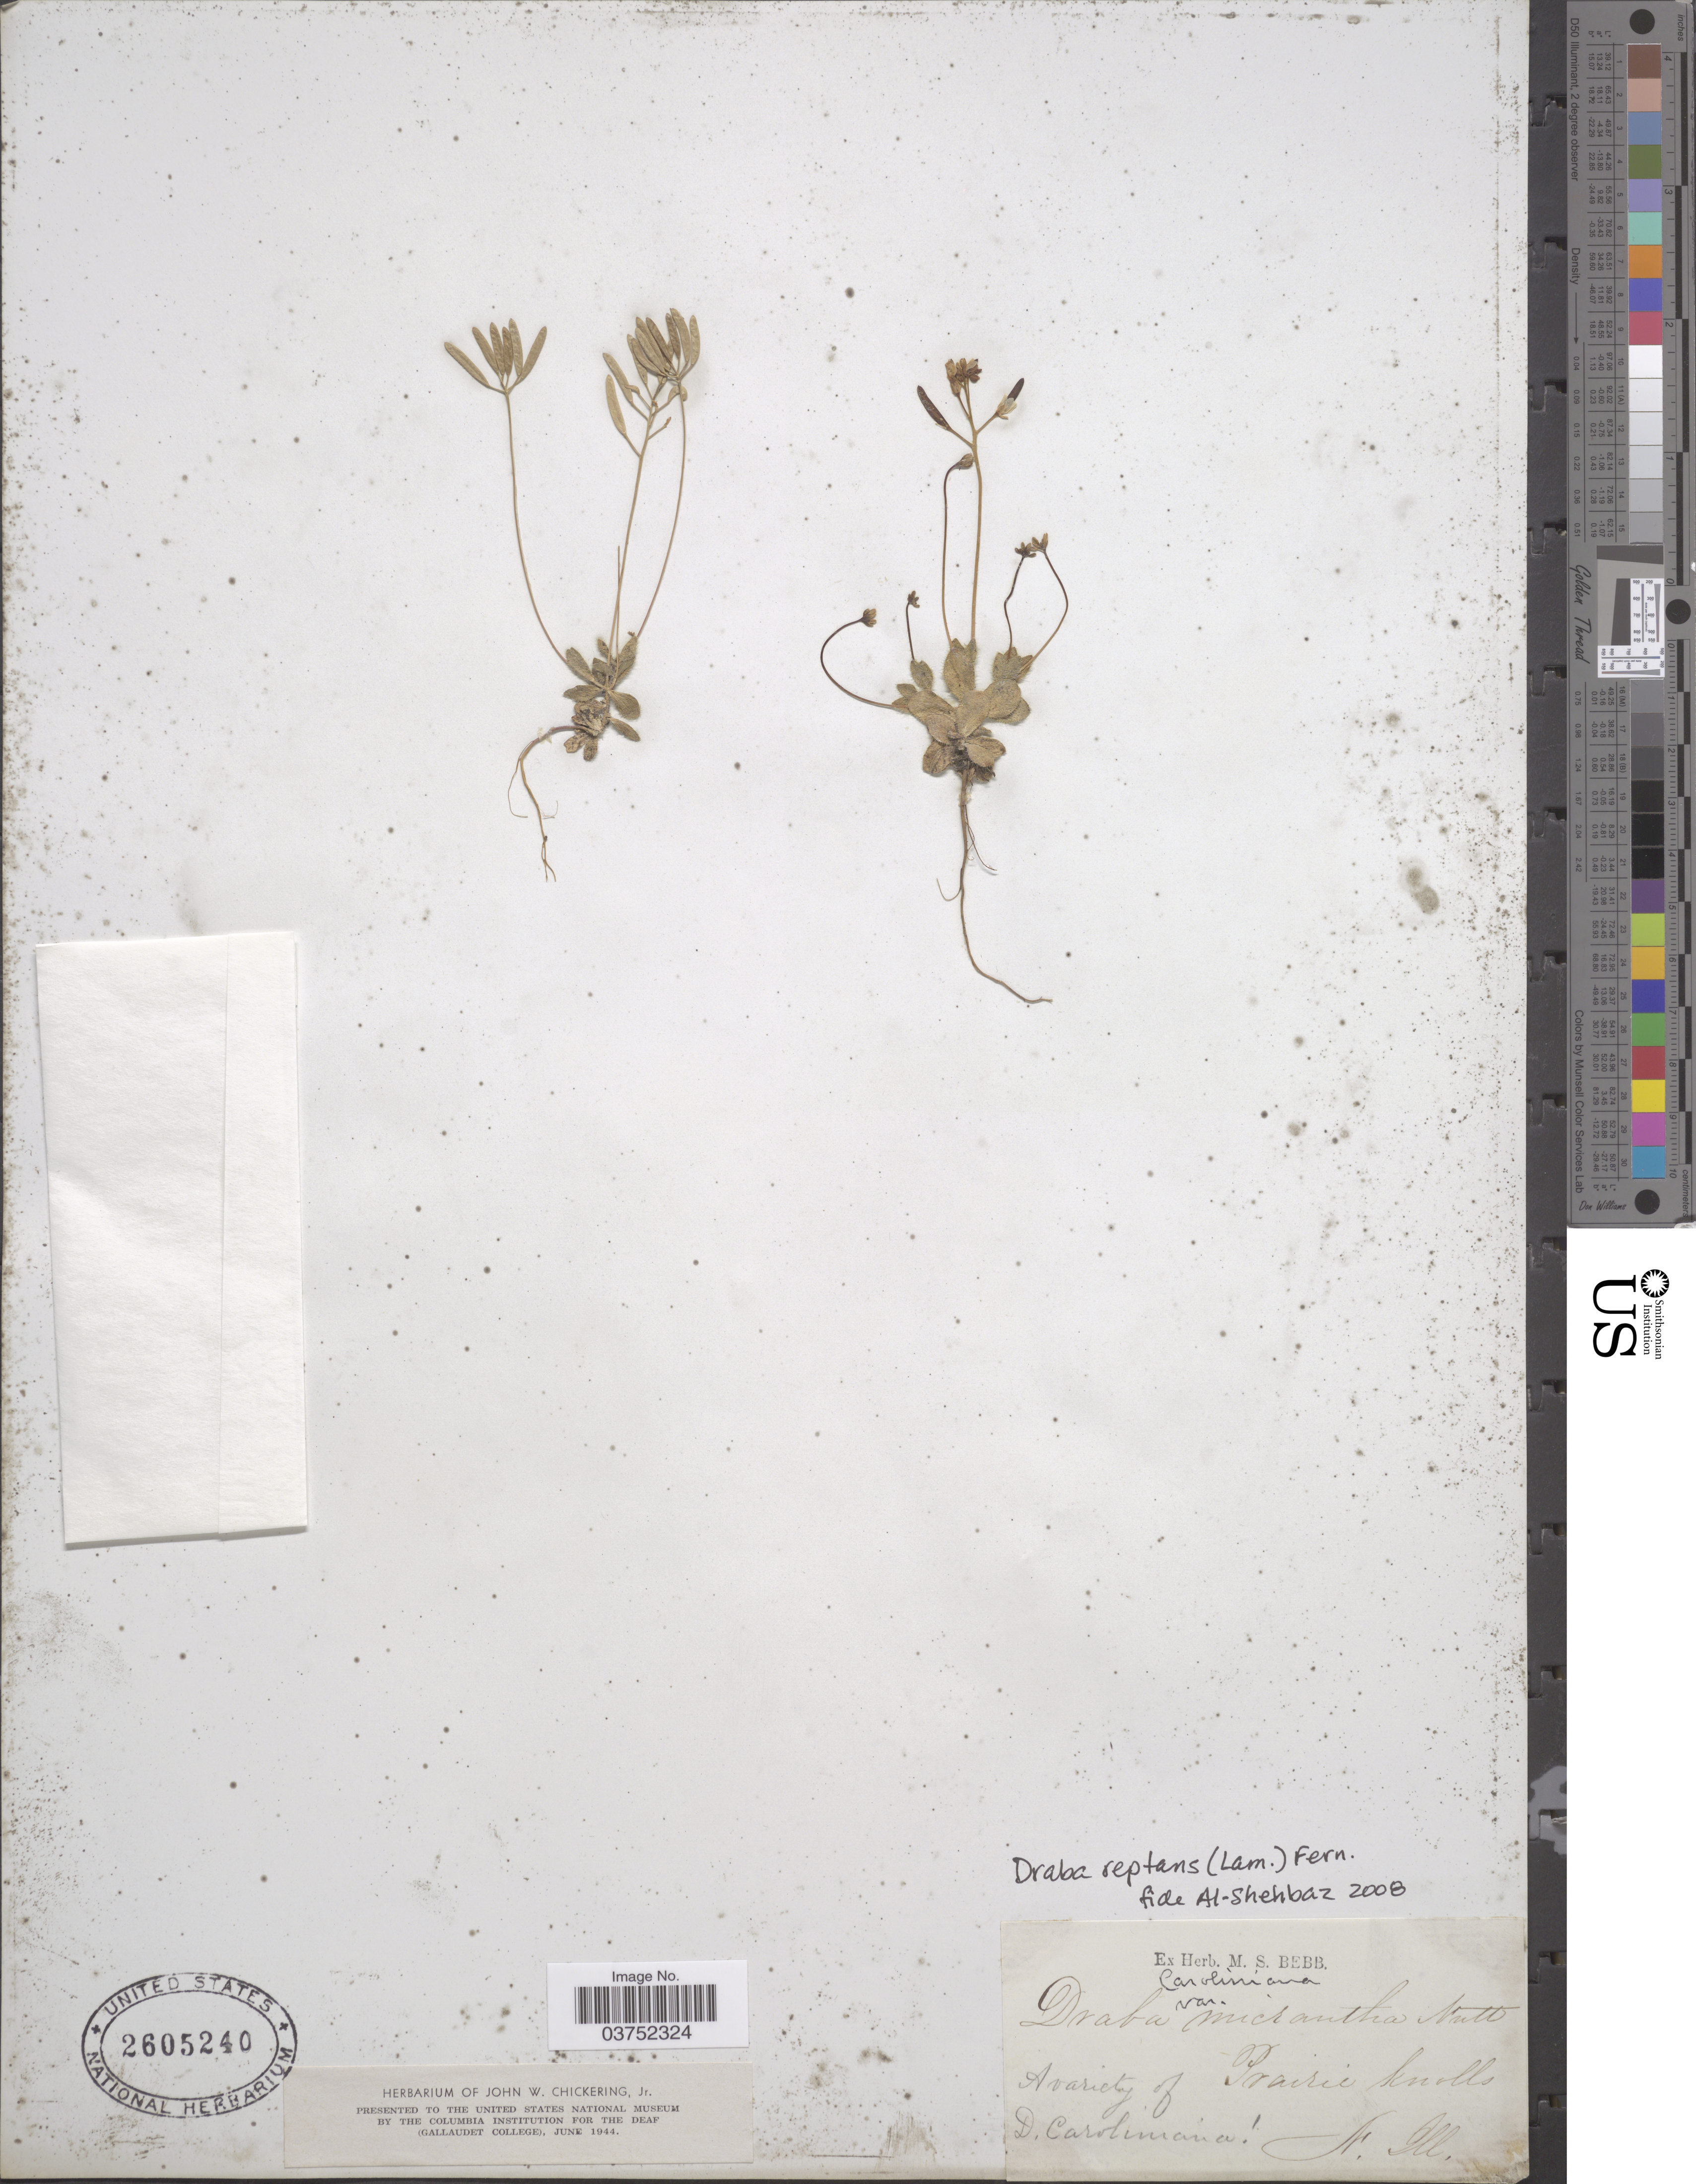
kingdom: Plantae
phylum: Tracheophyta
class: Magnoliopsida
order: Brassicales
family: Brassicaceae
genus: Draba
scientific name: Draba reptans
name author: (Lam.) Fernald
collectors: ex Herb. M. S. Bebb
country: United States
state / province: Illinois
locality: Prairie knolls.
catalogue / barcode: US 2605240